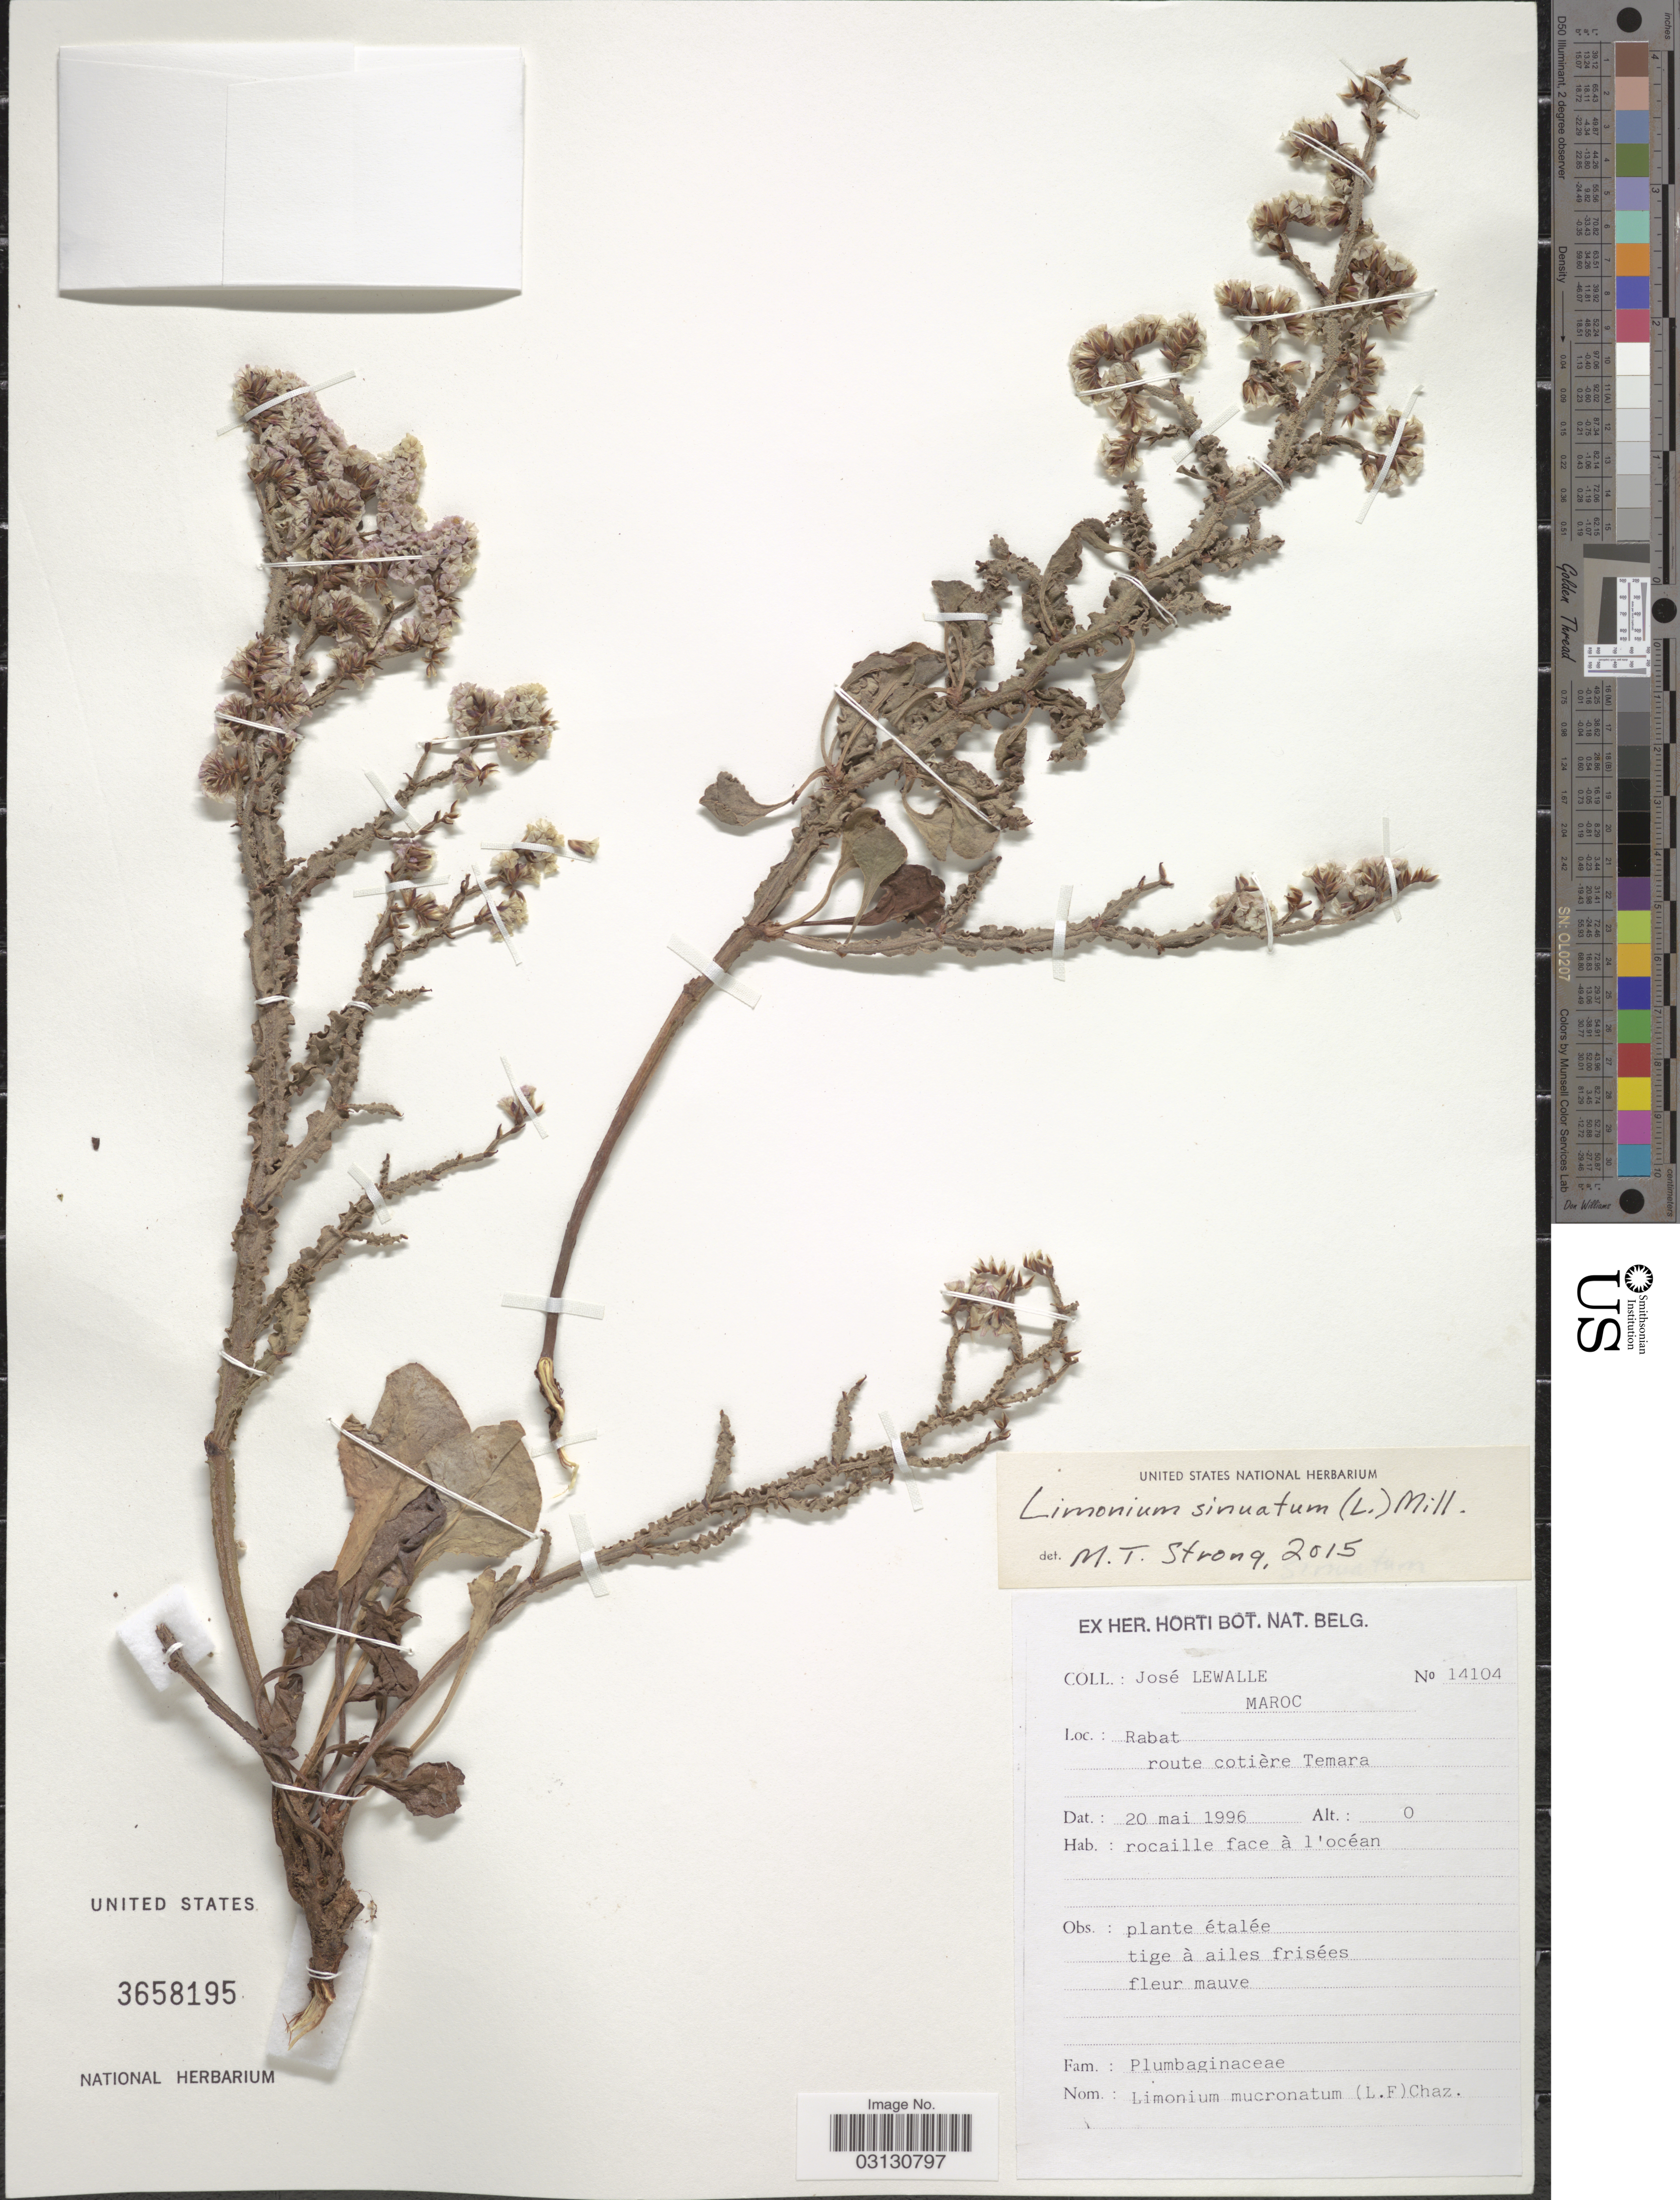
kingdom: Plantae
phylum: Tracheophyta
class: Magnoliopsida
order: Caryophyllales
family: Plumbaginaceae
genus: Limonium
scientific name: Limonium sinuatum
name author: (L.) Mill.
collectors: J. Lewalle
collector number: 14104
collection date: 1996-05-20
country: Morocco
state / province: Rabat-Salé-Zemmour-Zaër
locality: Rabat, route cotière Temara, Maroc.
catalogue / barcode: US 3658195